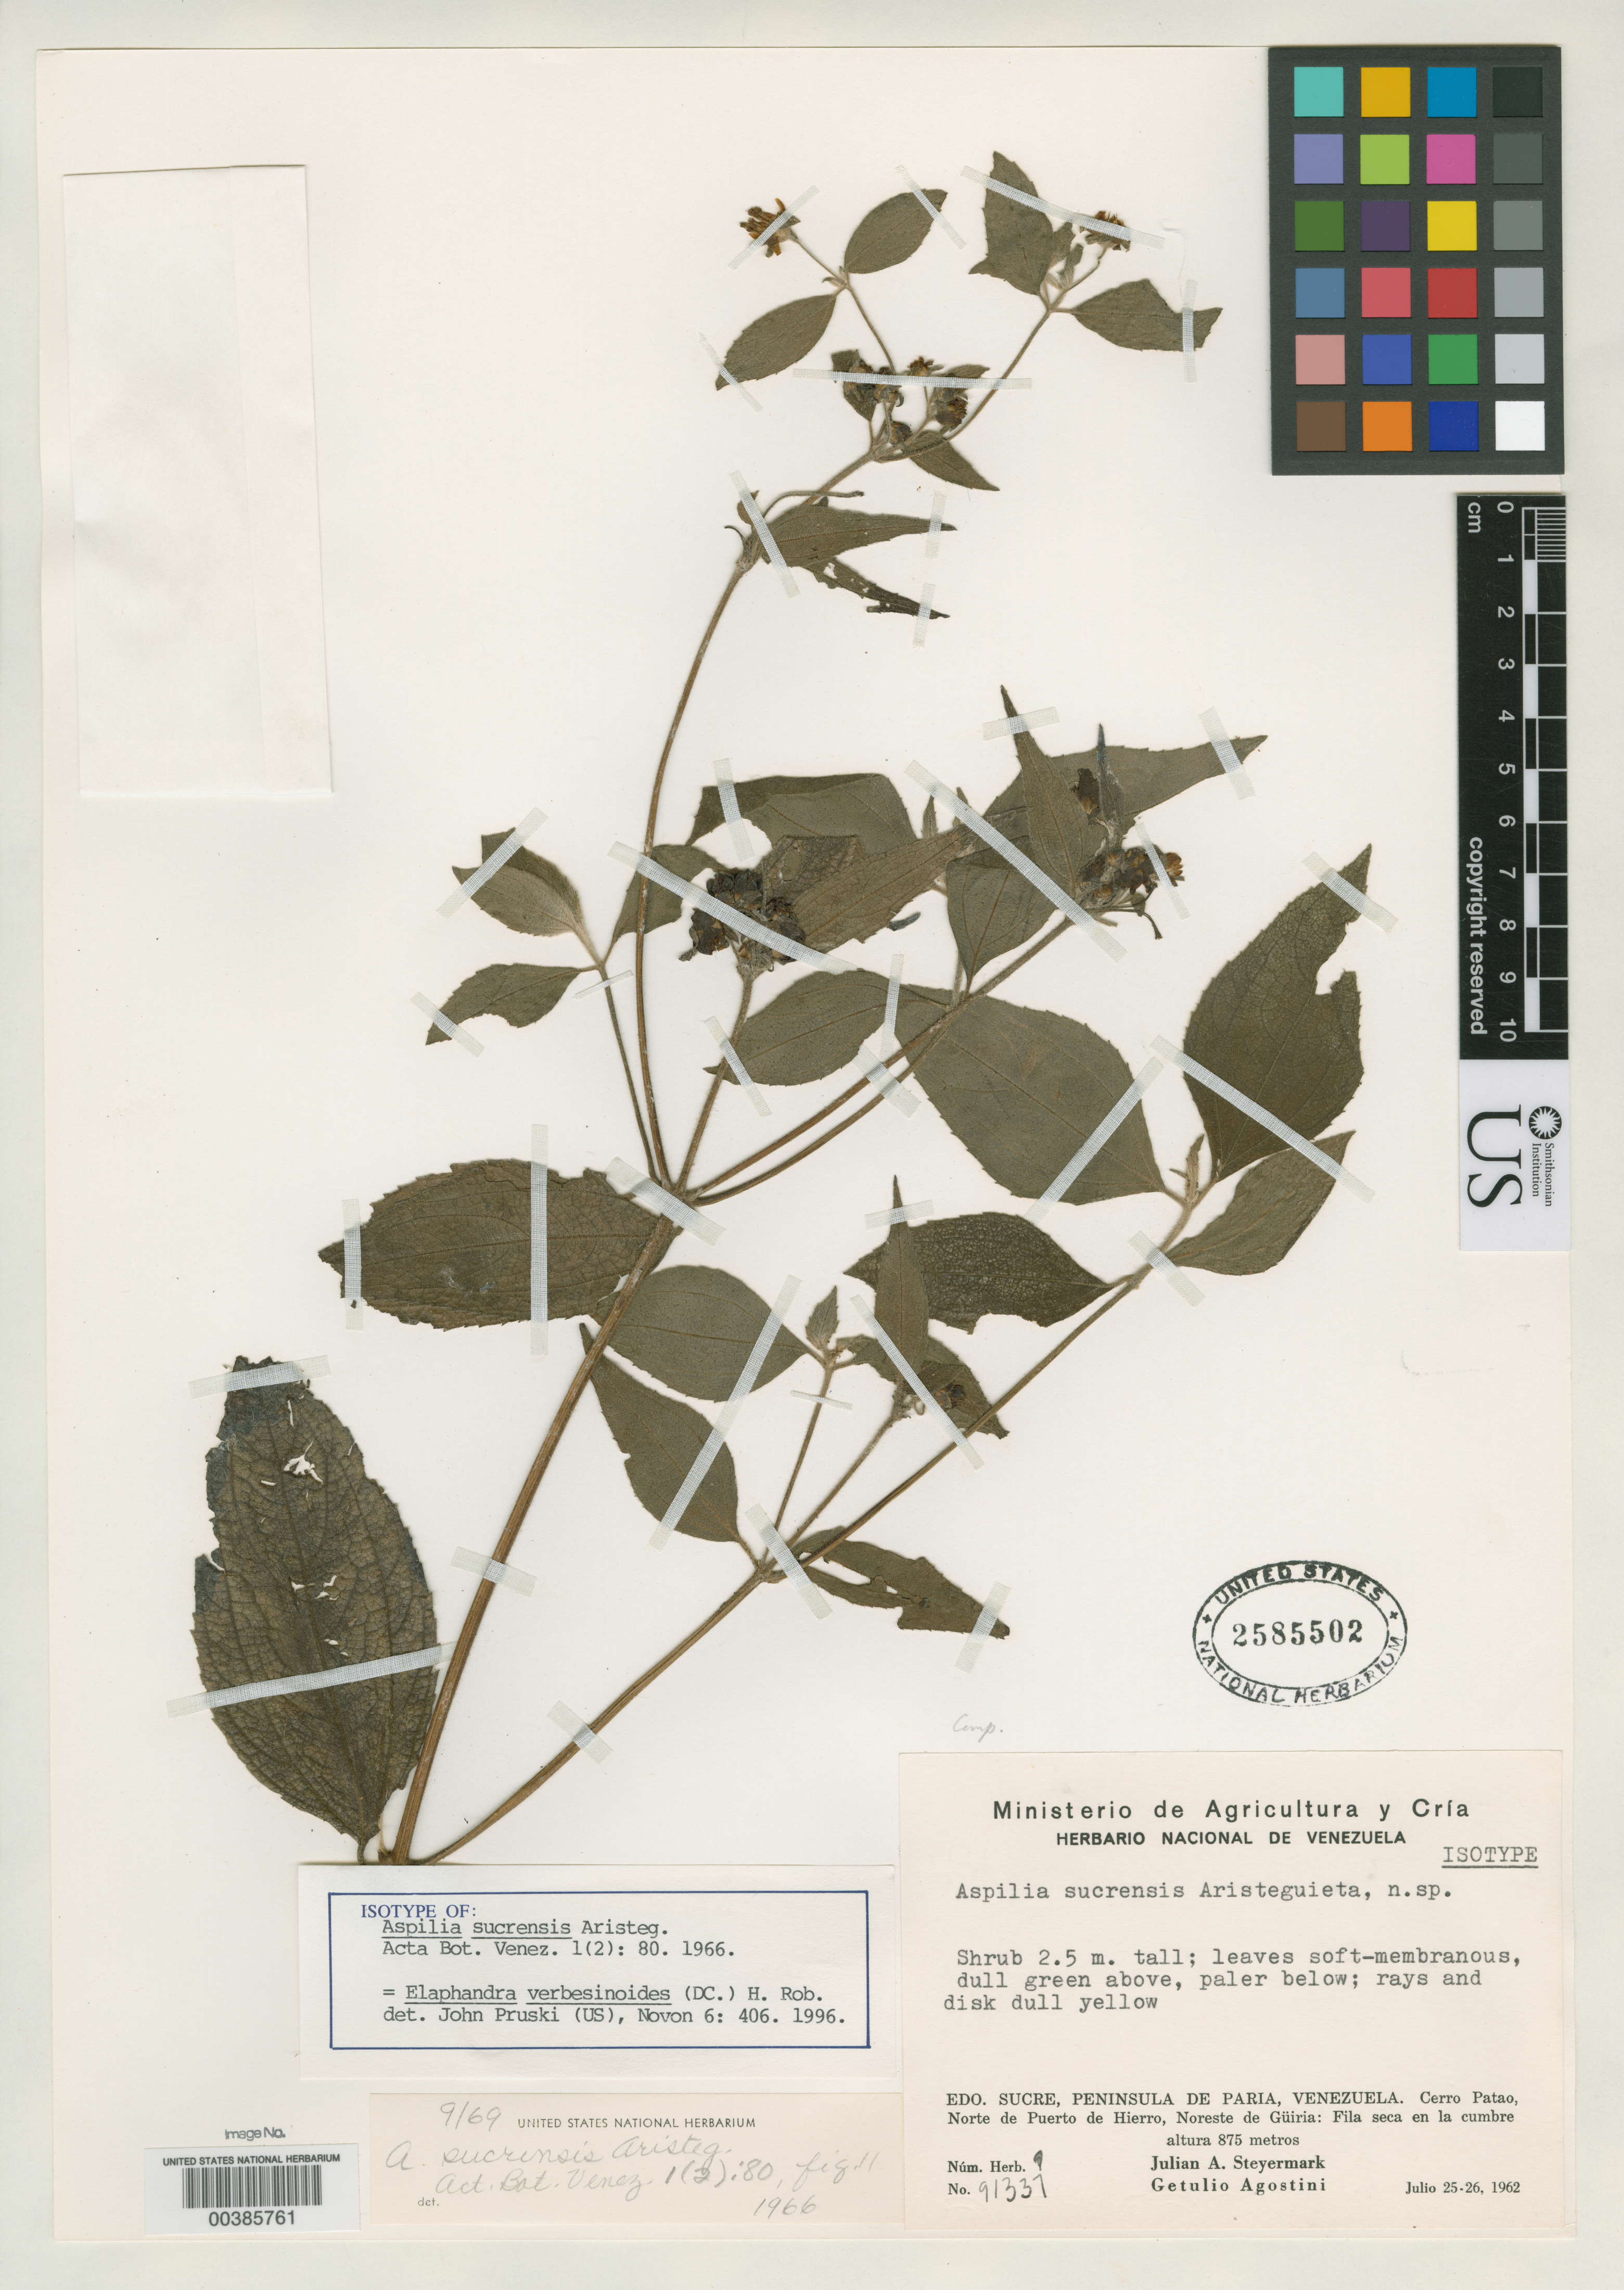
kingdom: Plantae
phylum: Tracheophyta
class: Magnoliopsida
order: Asterales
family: Asteraceae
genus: Aspilia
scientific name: Aspilia sucrensis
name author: Aristeg.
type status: Isotype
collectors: J. Steyermark & G. Agostini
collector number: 91337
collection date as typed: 25 Jul 1962 to 26 Jul 1962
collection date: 1962-07-25/1962-07-26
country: Venezuela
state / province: Sucre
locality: Peninsula de Paria, Cerro Patao, norte de Puerto de Hierro, noreste de Guiria. [Peninsula de Paria, Cerro Patao, N of Puerto de Hierro, NE of Guiria.]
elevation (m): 875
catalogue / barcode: US 2585502